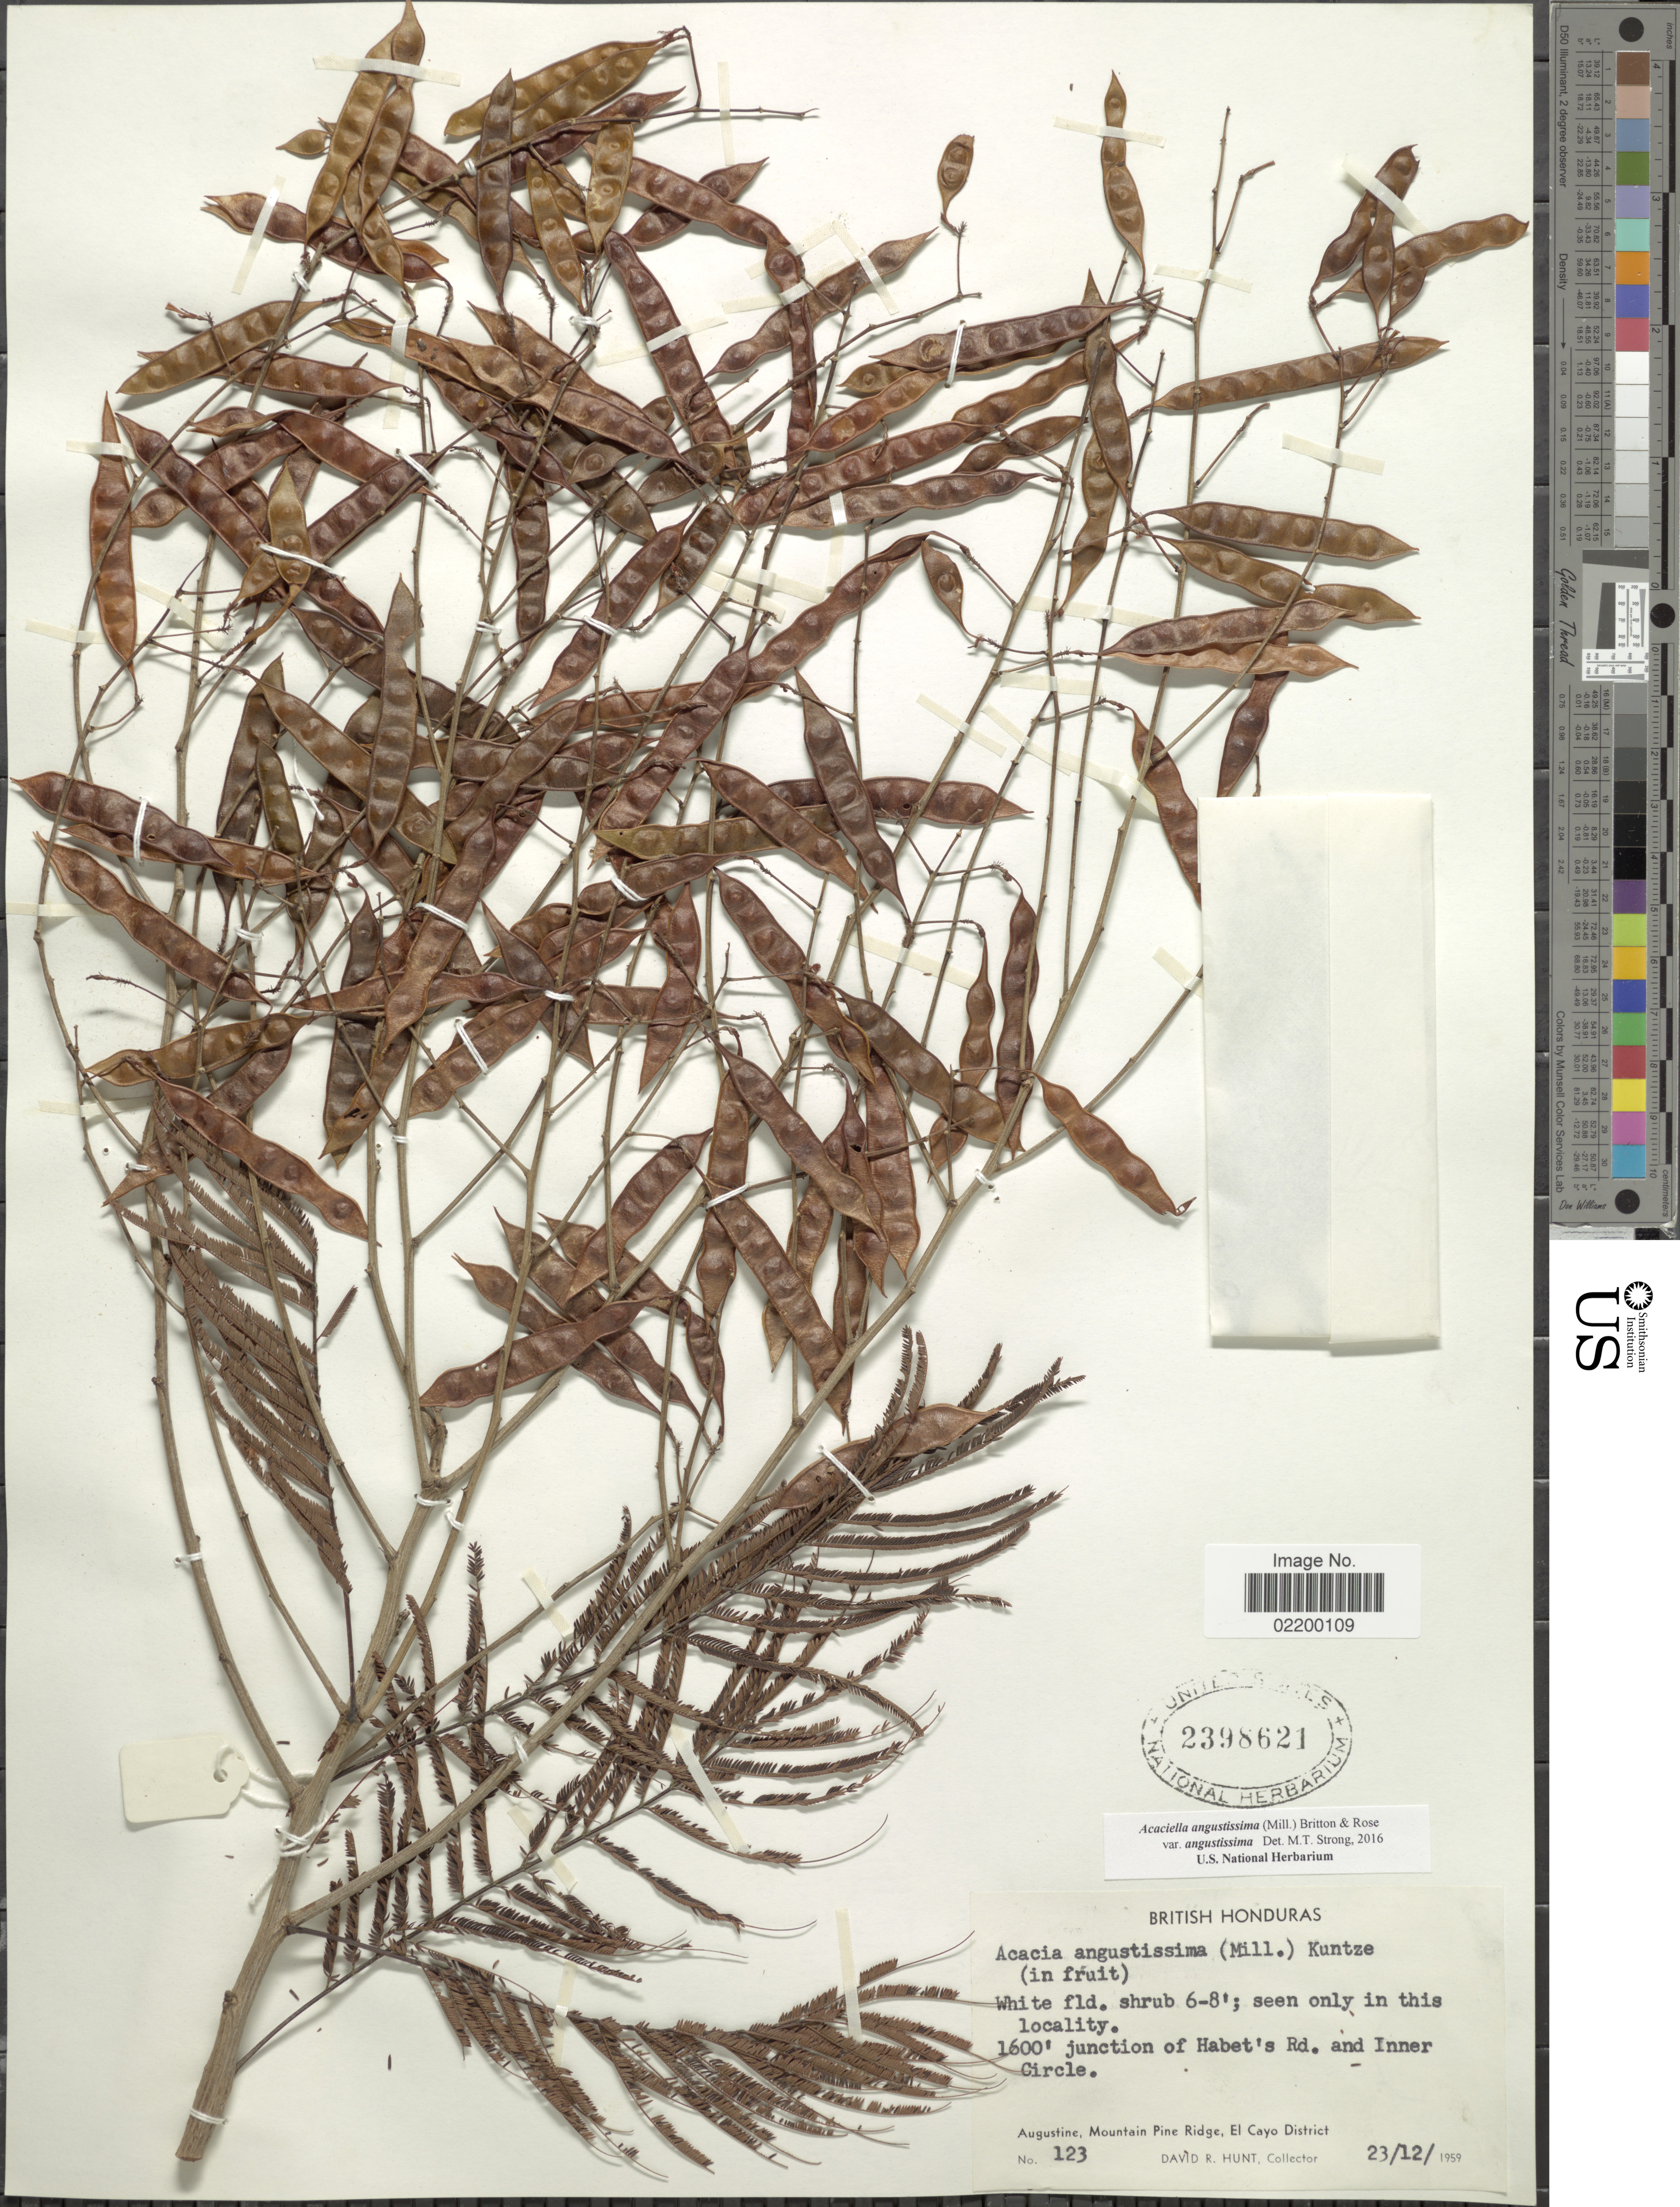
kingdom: Plantae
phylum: Tracheophyta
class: Magnoliopsida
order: Fabales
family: Fabaceae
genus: Acaciella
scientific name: Acaciella angustissima var. angustissima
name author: (Mill.) Britton & Rose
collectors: D. R. Hunt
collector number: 123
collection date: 1959-12-23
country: Belize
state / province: Cayo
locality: British Honduras, Augustine, Mountains Pine Ridge, El Cayo District. Junction of habet's Rd. and Inner Circle.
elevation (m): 488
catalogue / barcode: US 2398621